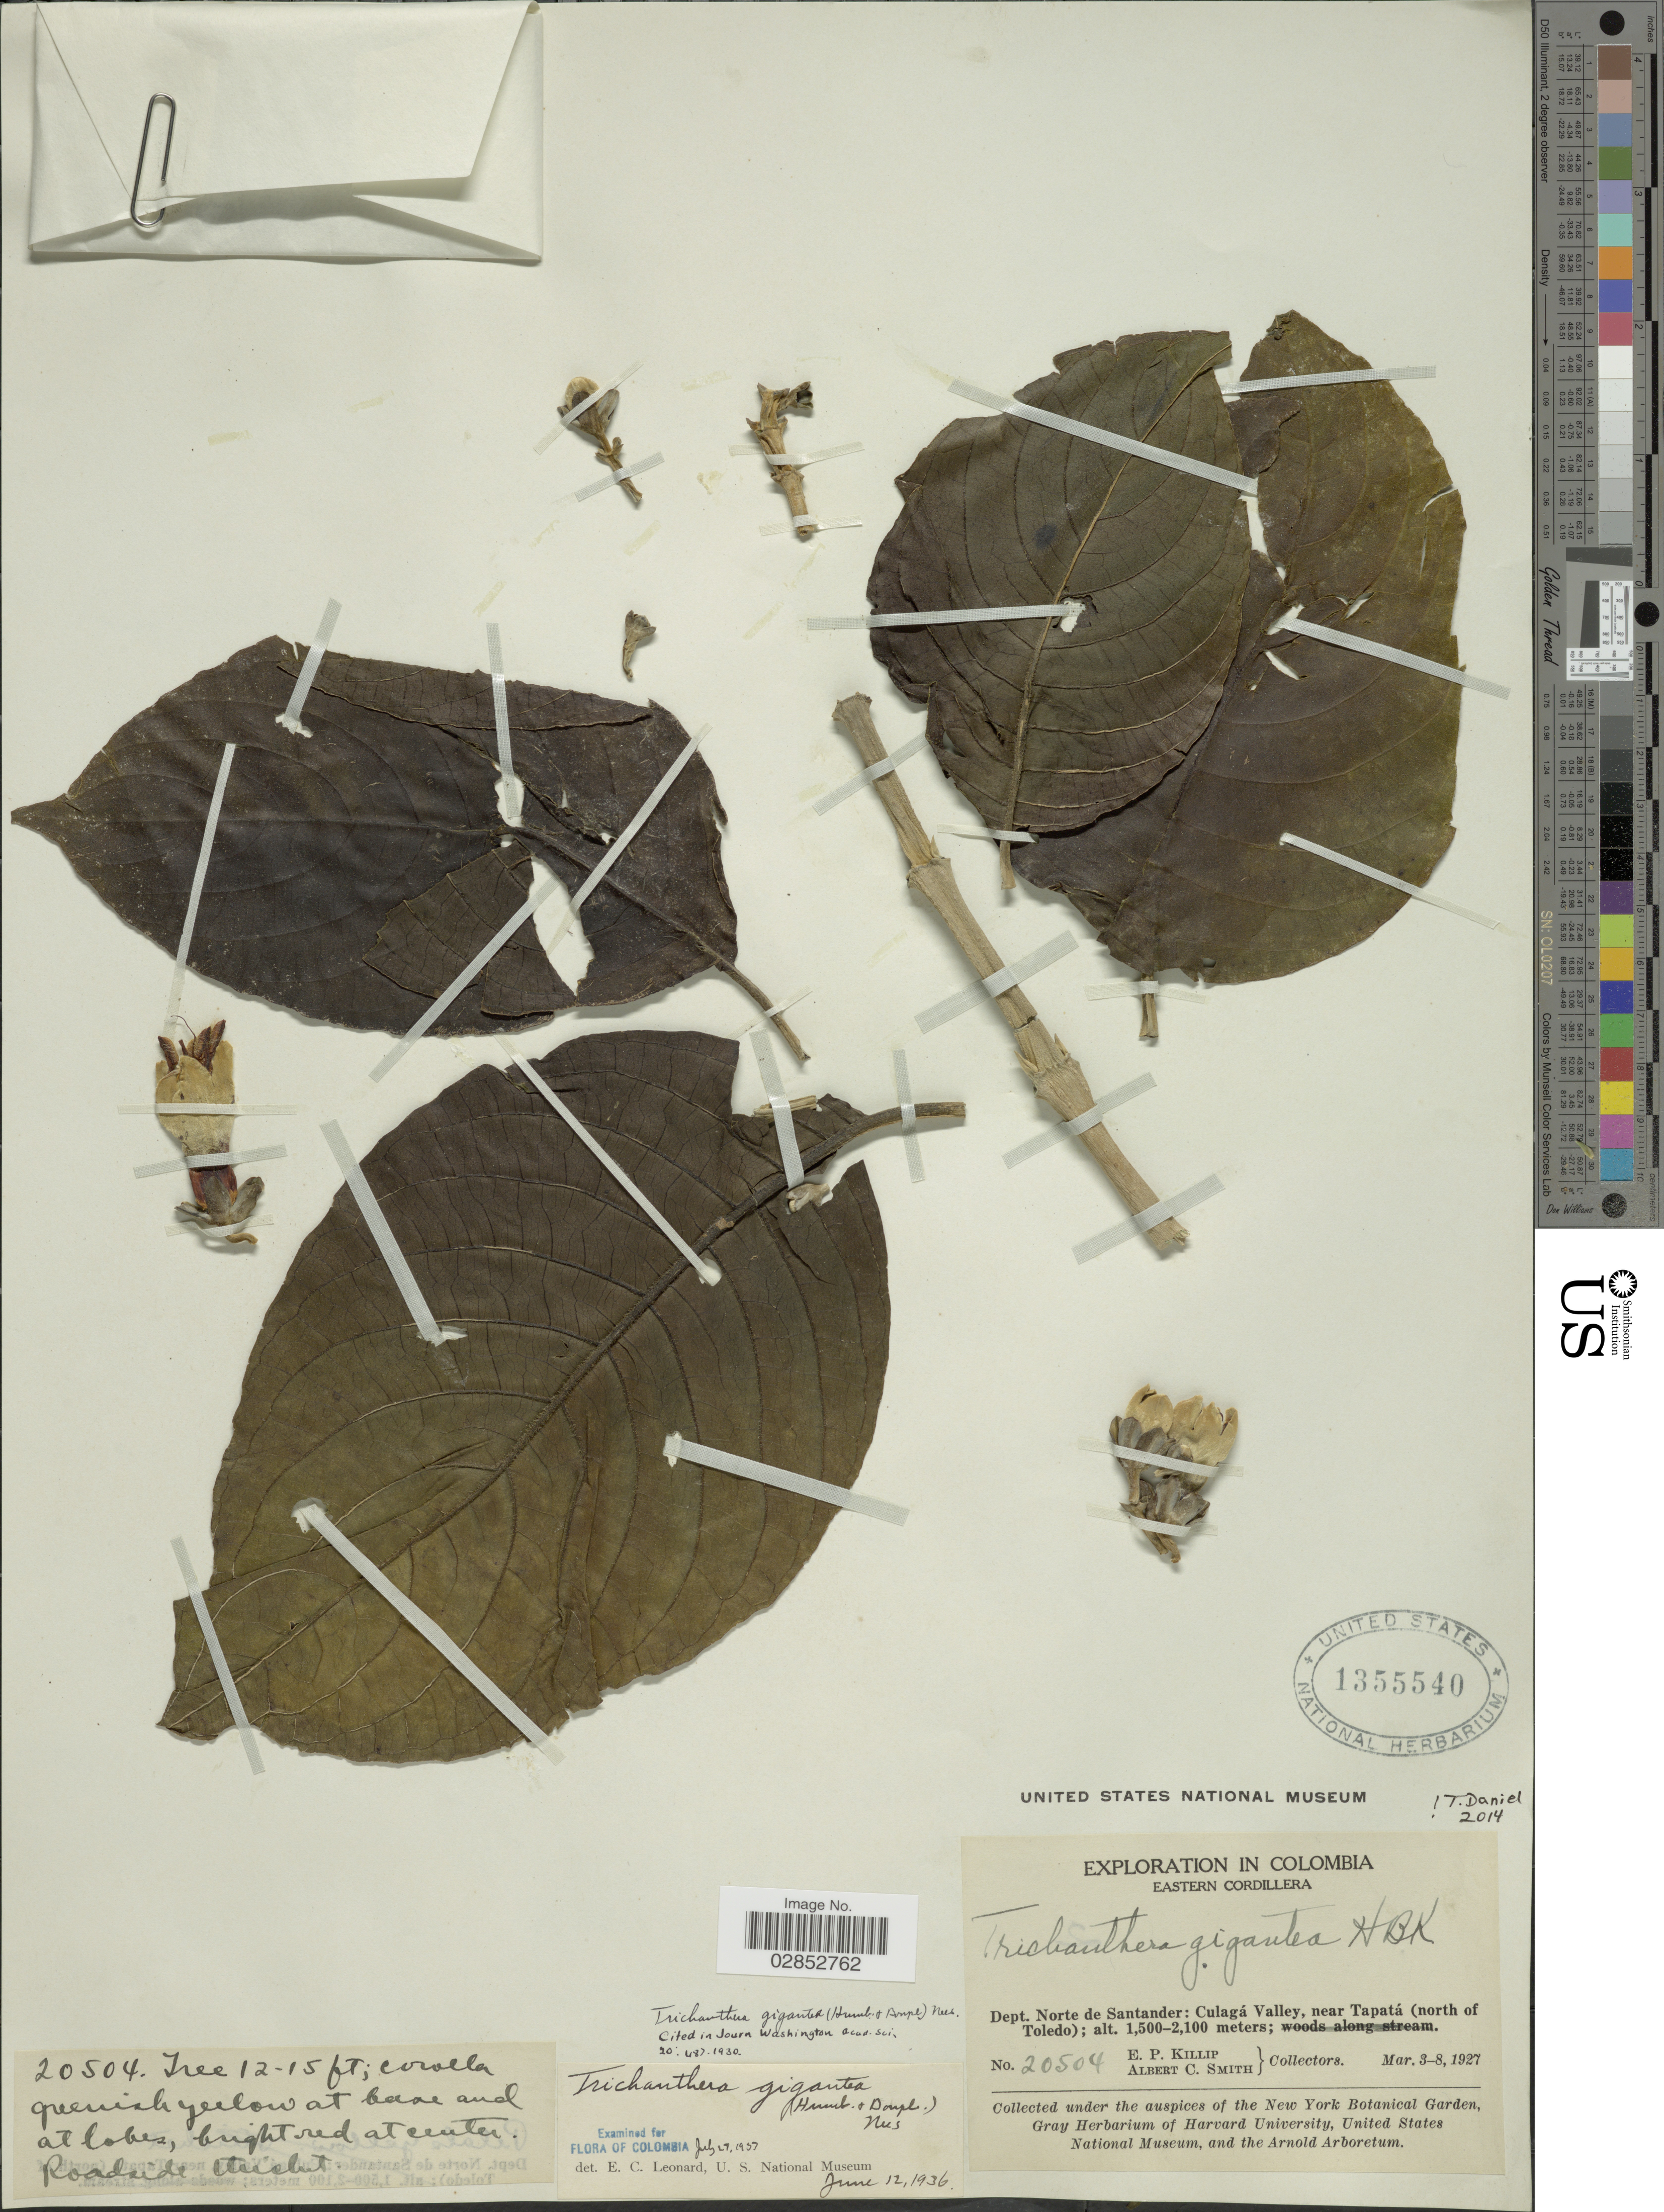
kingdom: Plantae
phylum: Tracheophyta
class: Magnoliopsida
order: Lamiales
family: Acanthaceae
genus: Trichanthera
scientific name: Trichanthera gigantea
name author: (Bonpl.) Nees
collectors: E. P. Killip & A. C. Smith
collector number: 20504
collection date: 1927-03-03/1927-03-08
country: Colombia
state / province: Norte de Santander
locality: Eastern Cordillera. Dept. Norte de Santander: Culagá Valley, near Tapatá (north of Toledo).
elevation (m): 1500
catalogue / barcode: US 1355540